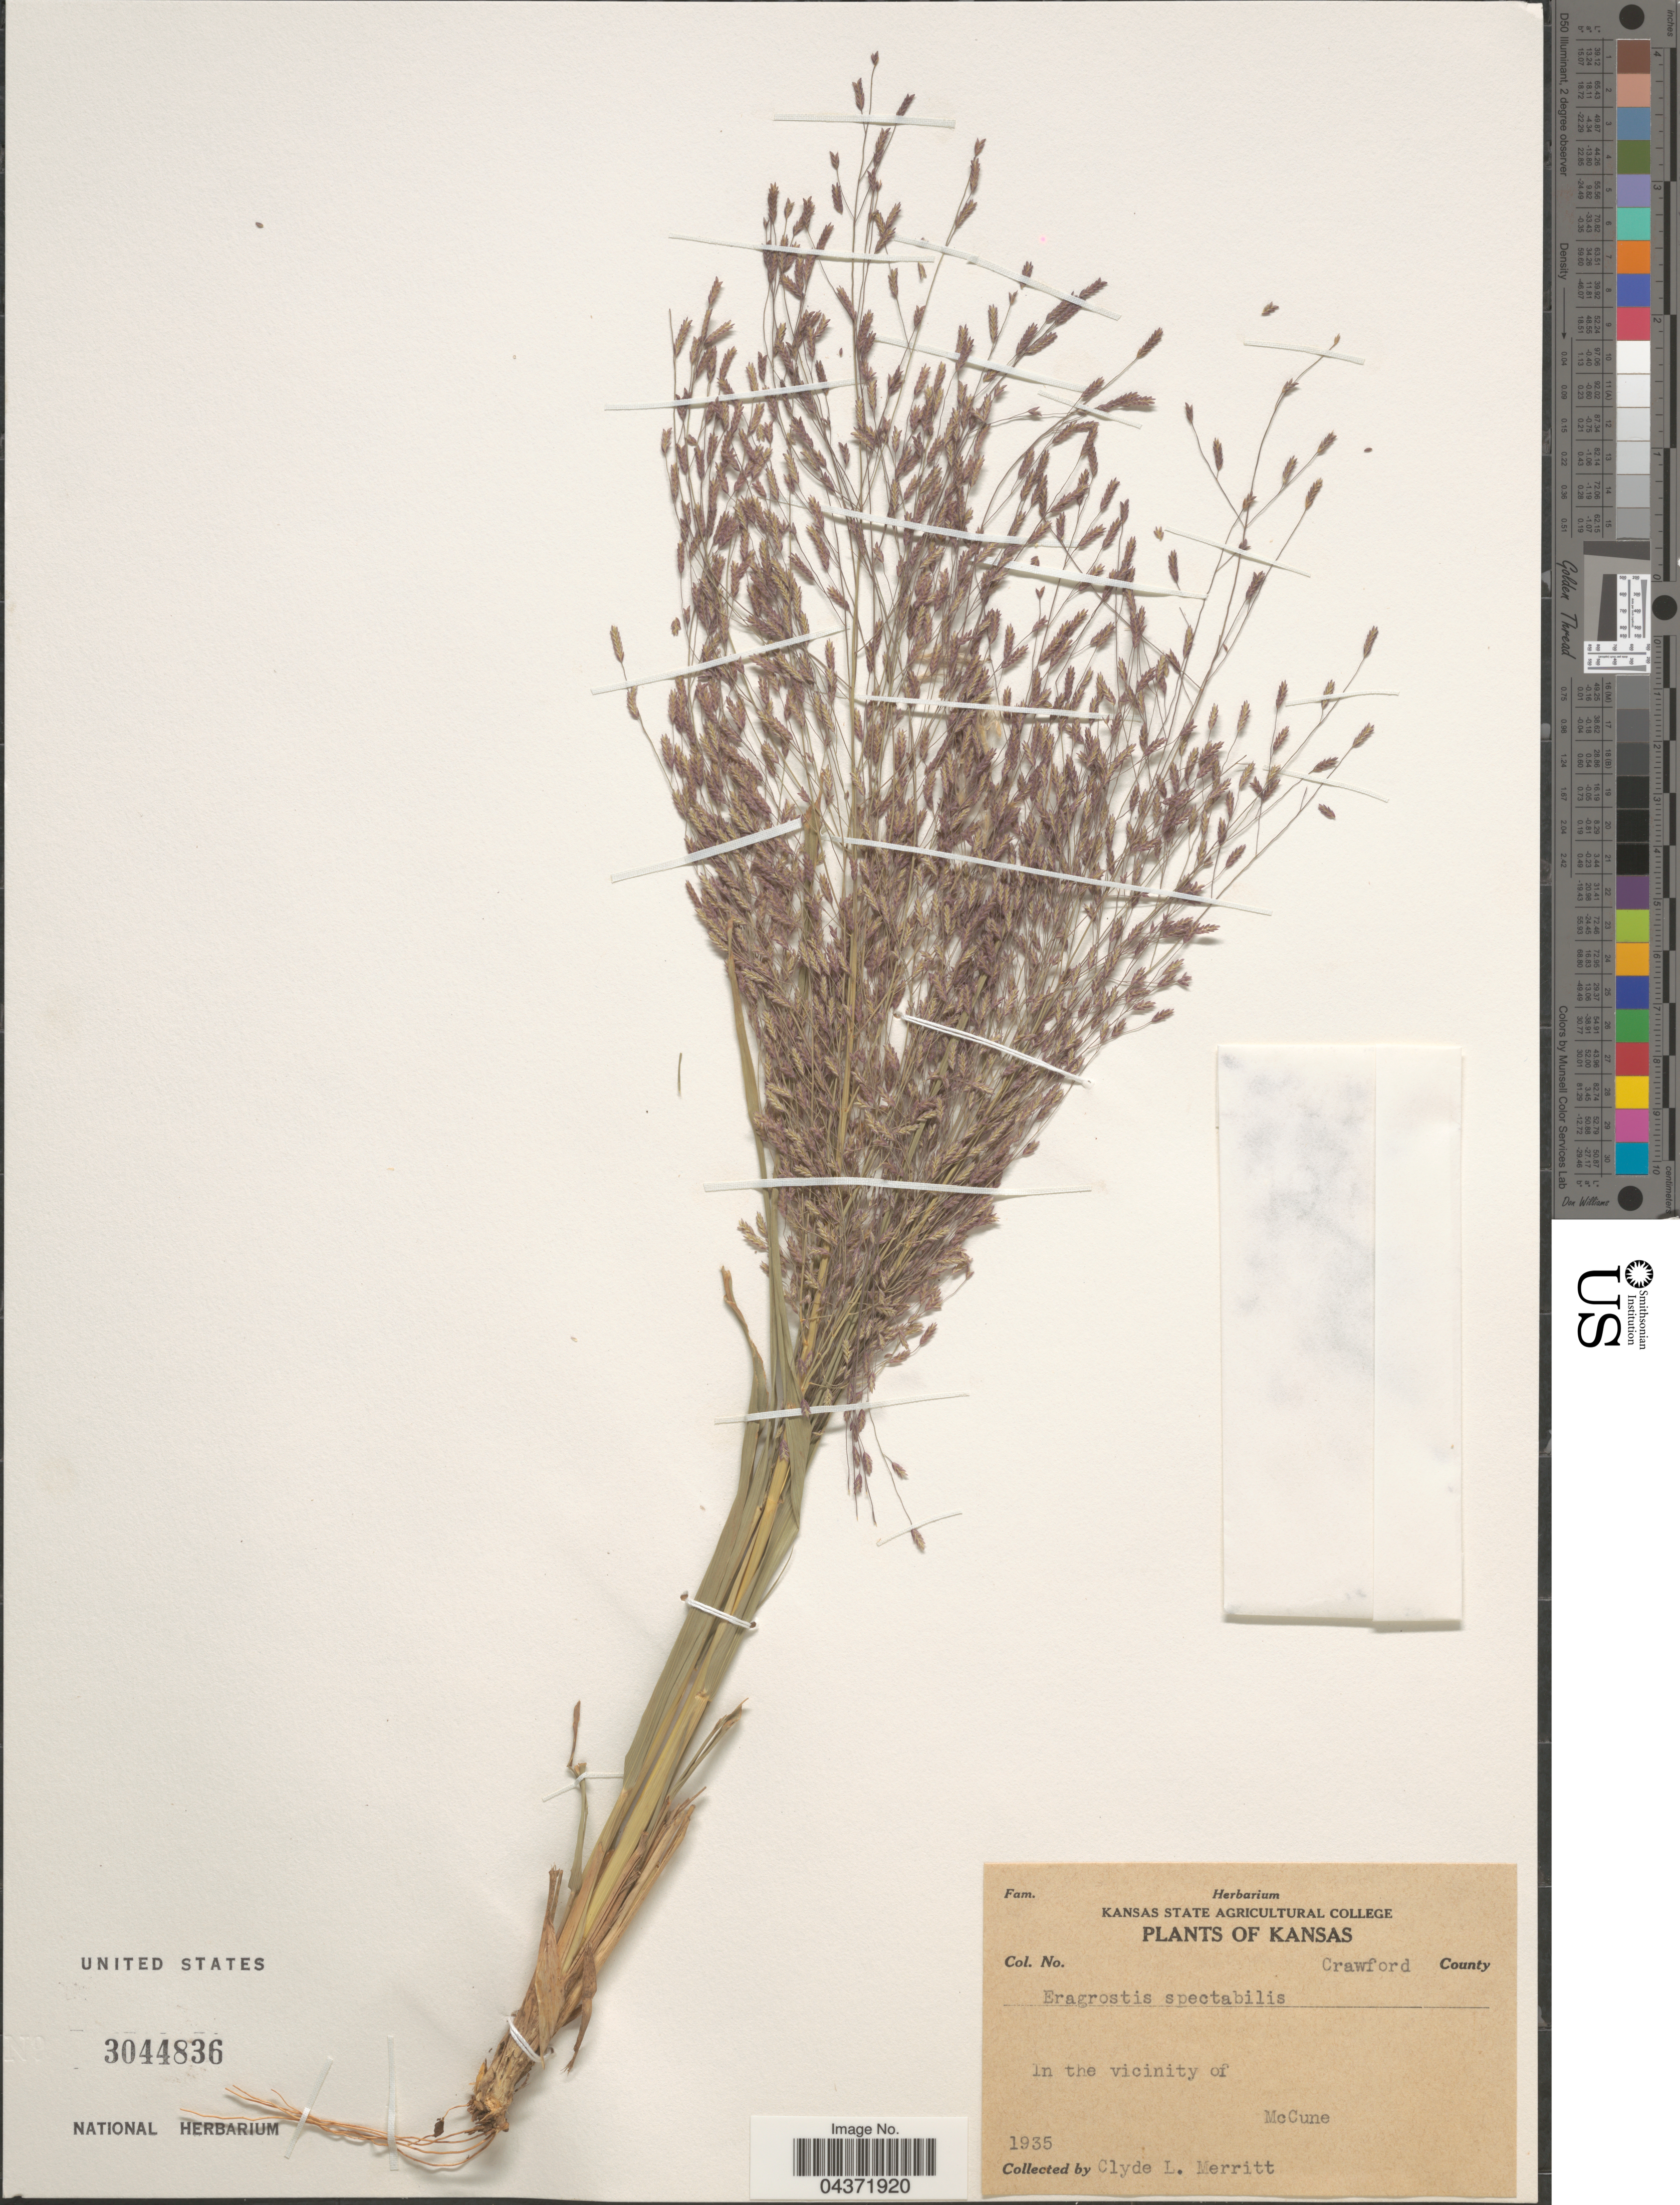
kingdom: Plantae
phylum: Tracheophyta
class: Liliopsida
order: Poales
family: Poaceae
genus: Eragrostis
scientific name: Eragrostis spectabilis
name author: (Pursh) Steud.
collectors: C. Merritt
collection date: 1935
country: United States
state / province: Kansas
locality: Crawford County. In the vicinity of McCune.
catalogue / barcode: US 3044836